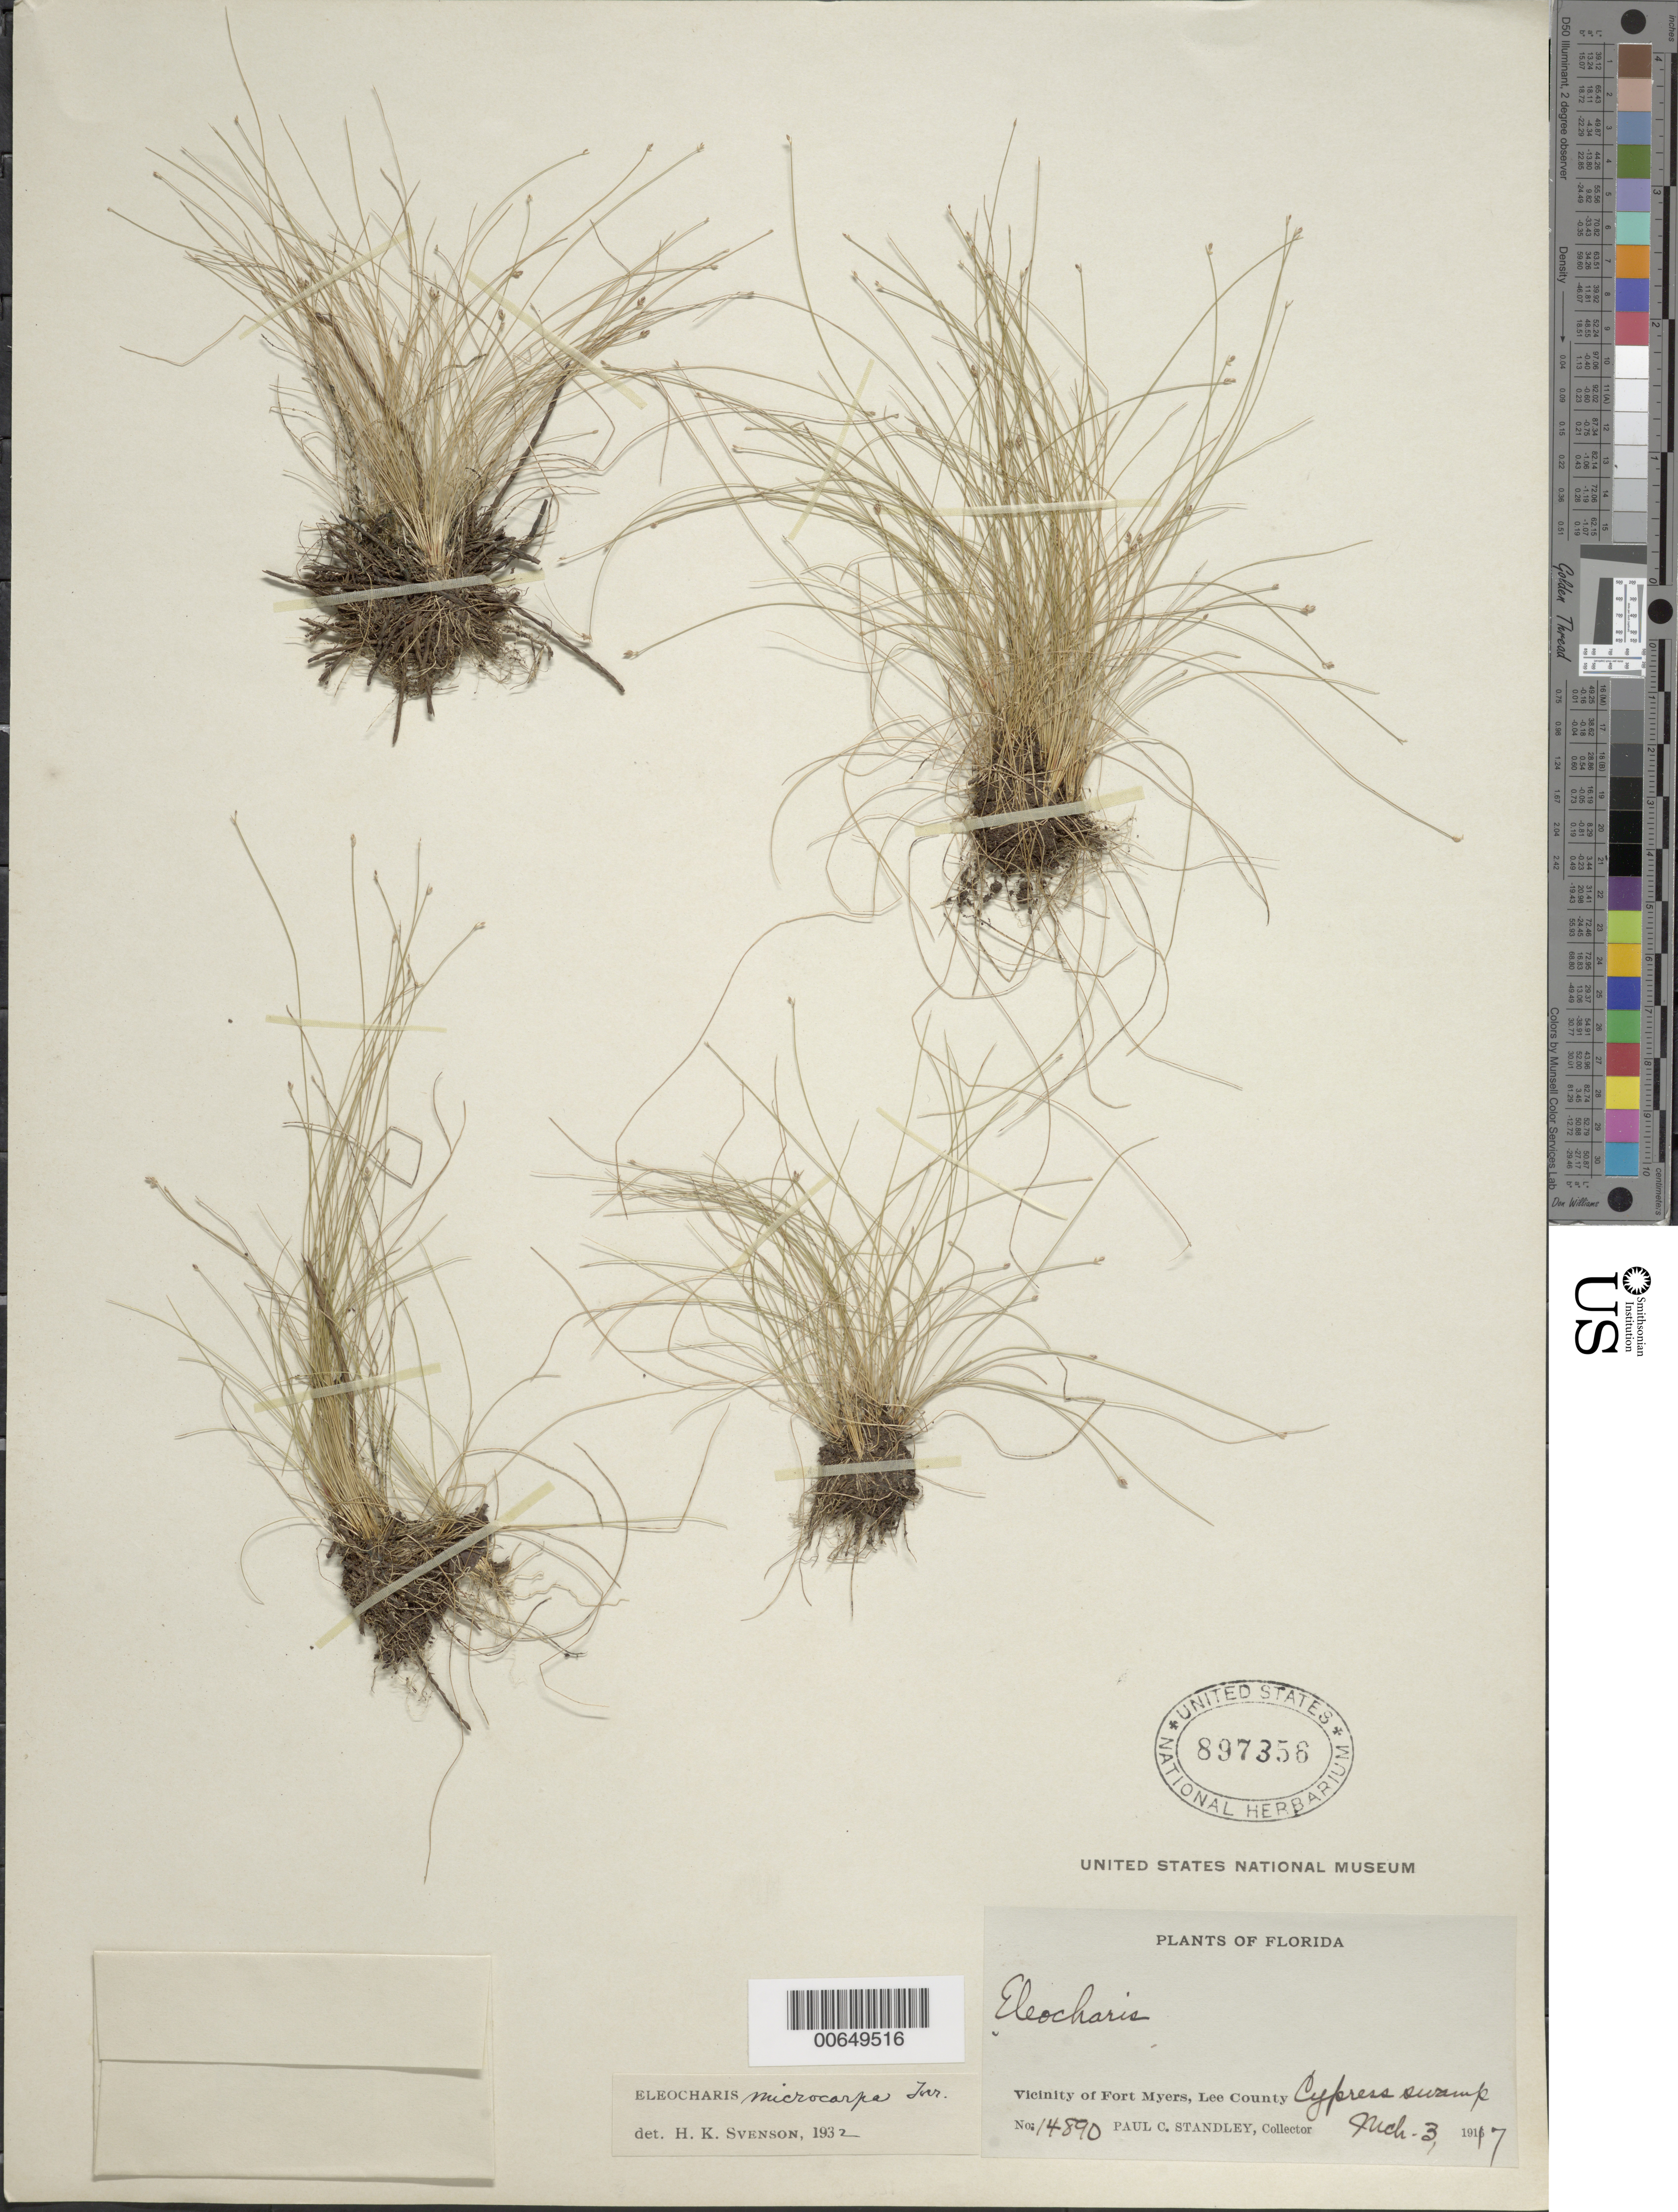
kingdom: Plantae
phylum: Tracheophyta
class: Liliopsida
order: Poales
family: Cyperaceae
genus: Eleocharis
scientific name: Eleocharis microcarpa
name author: Torr.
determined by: Svenson, Henry K.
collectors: P. C. Standley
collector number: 14890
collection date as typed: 03 Mar 1917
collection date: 1917-03-03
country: United States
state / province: Florida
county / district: Lee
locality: Vivinty of Fort Myers.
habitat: Cypress swamp.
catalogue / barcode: US 897356